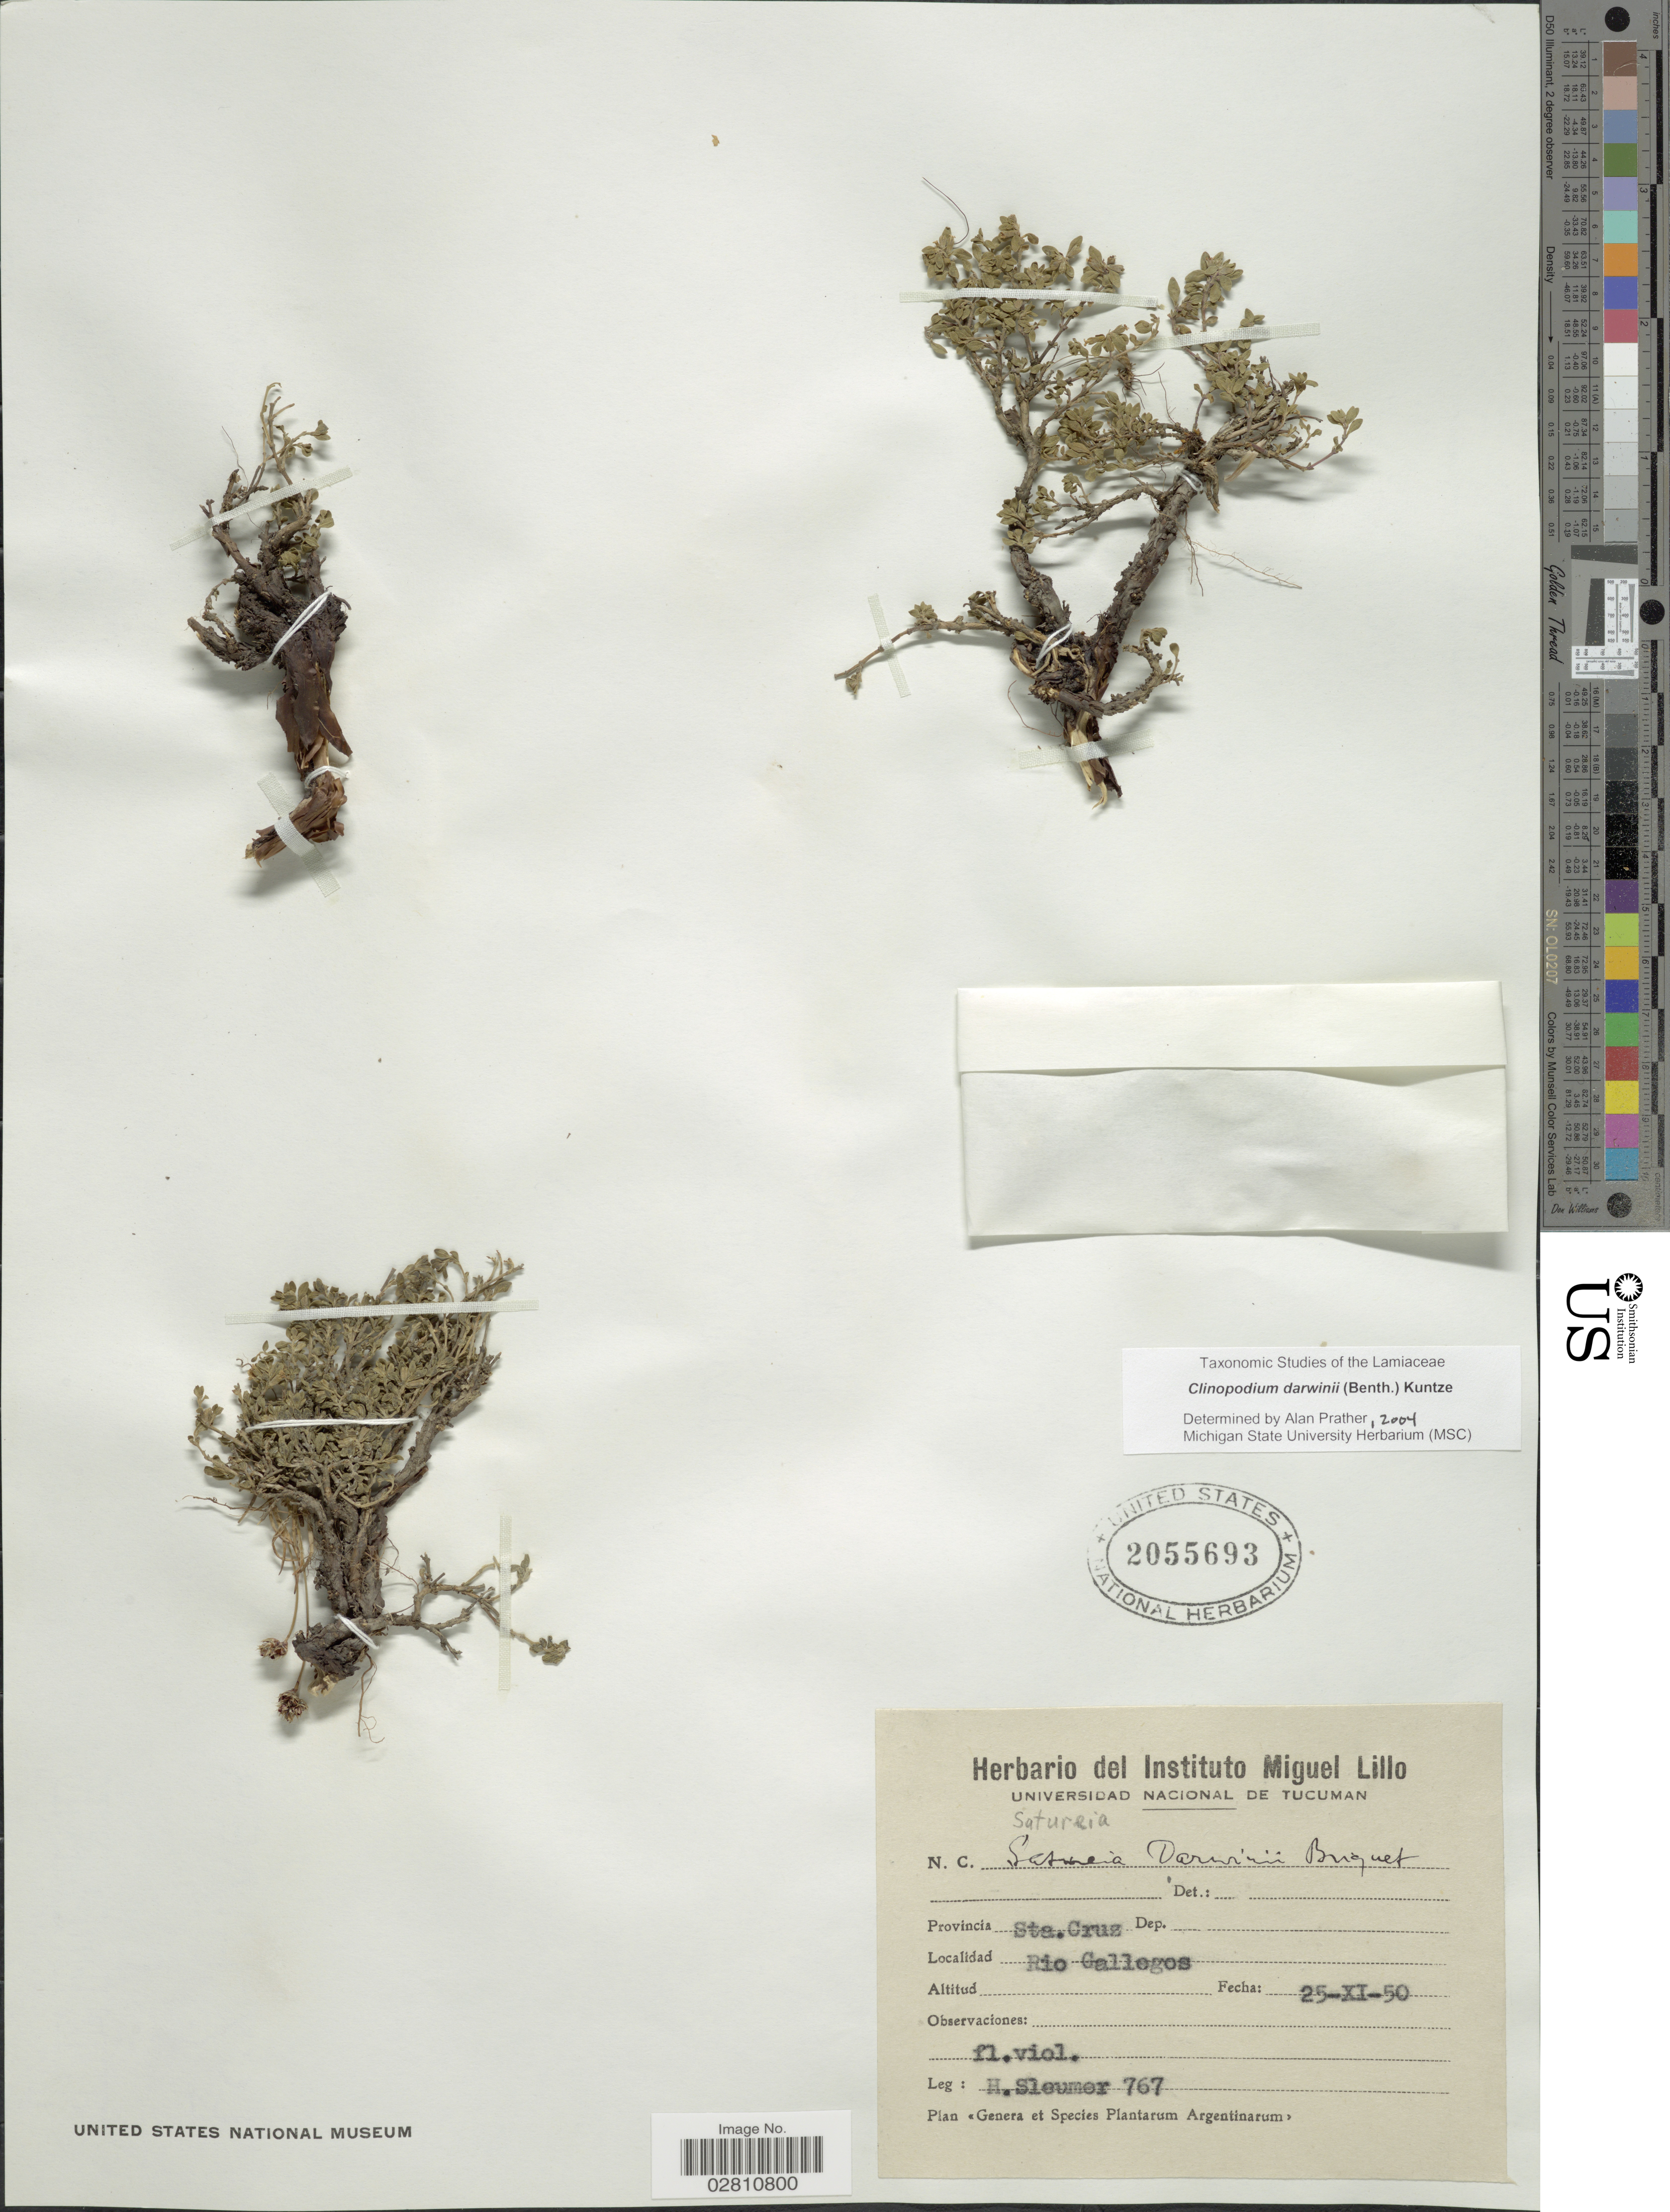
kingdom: Plantae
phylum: Tracheophyta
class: Magnoliopsida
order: Lamiales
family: Lamiaceae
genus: Clinopodium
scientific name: Clinopodium darwinii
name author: (Benth.) Kuntze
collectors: H. O. Sleumer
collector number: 767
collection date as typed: Transcribed d/m/y: 25/11/50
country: Argentina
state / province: Santa Cruz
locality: Provincia Sta. Cruz, Rio Gallegos.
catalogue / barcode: US 2055693